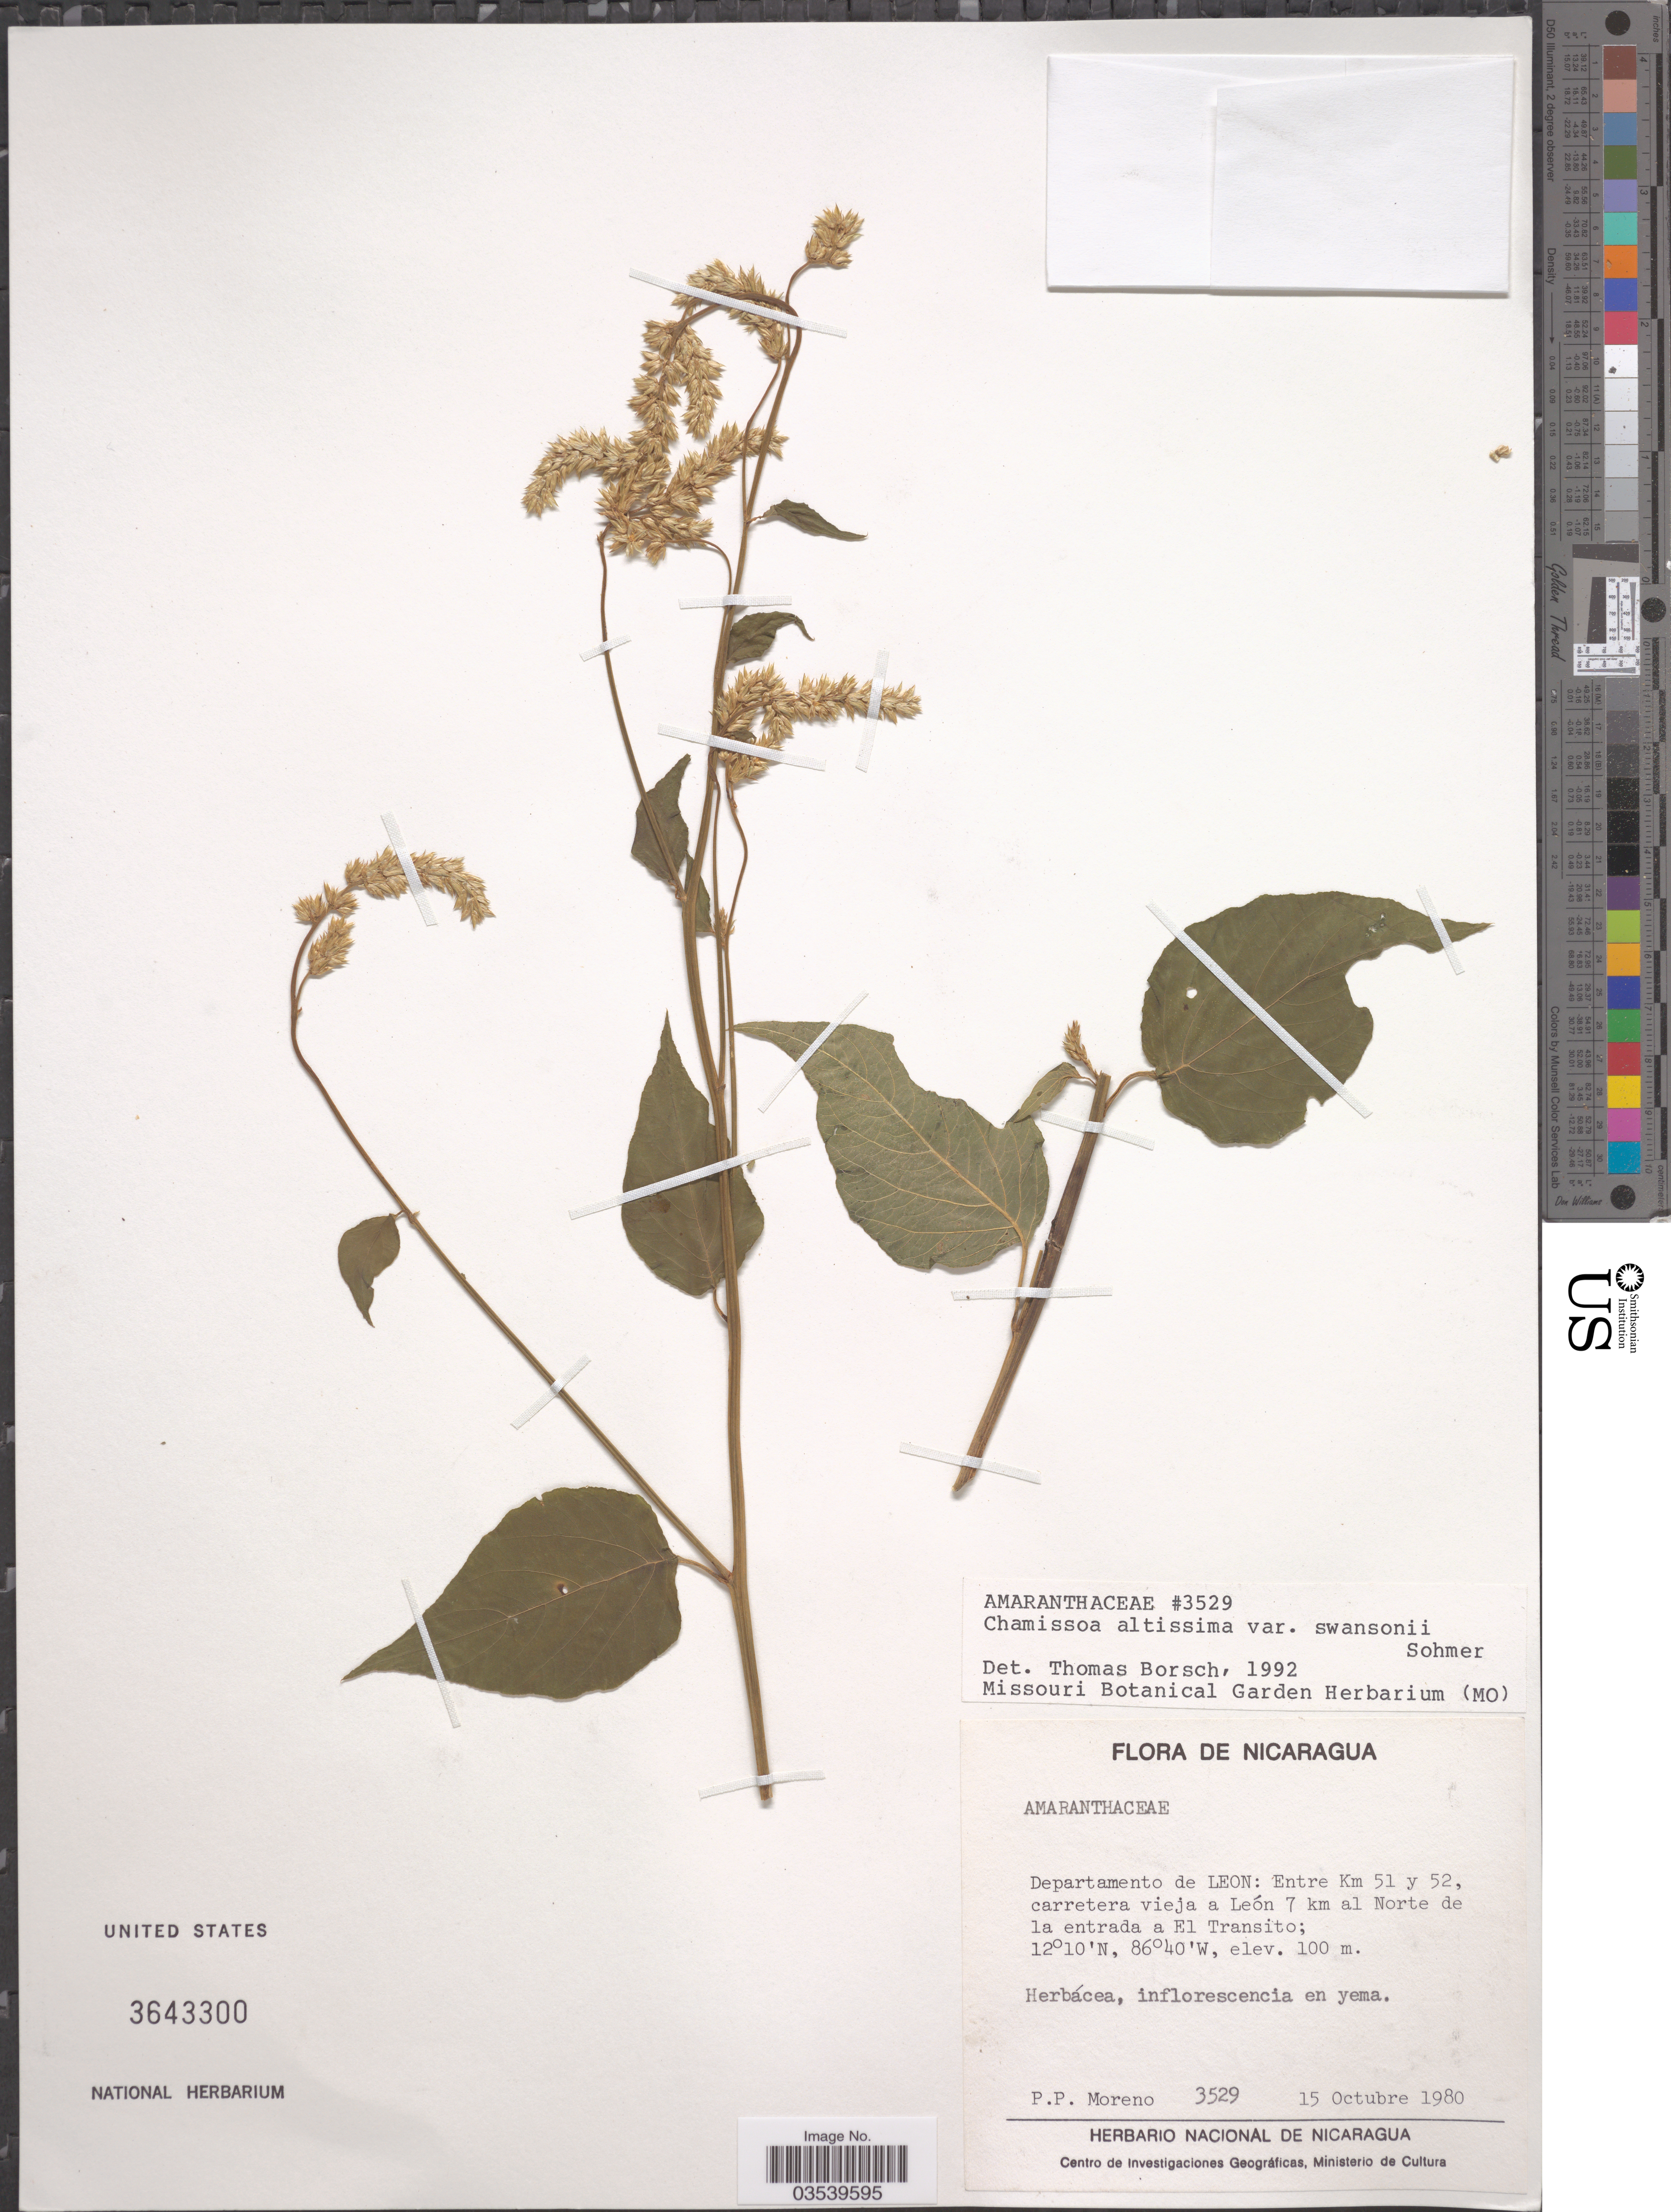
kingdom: Plantae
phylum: Tracheophyta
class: Magnoliopsida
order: Caryophyllales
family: Amaranthaceae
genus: Chamissoa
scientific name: Chamissoa altissima var. swansonii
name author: Sohmer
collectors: P. Moreno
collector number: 3529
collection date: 1980-10-15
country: Nicaragua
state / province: Leon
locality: Departamento de Leon: Entre Km 51 y 52, carretera vieja a León 7 km al Norte de la entrada a El Transito.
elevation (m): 100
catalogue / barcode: US 3643300